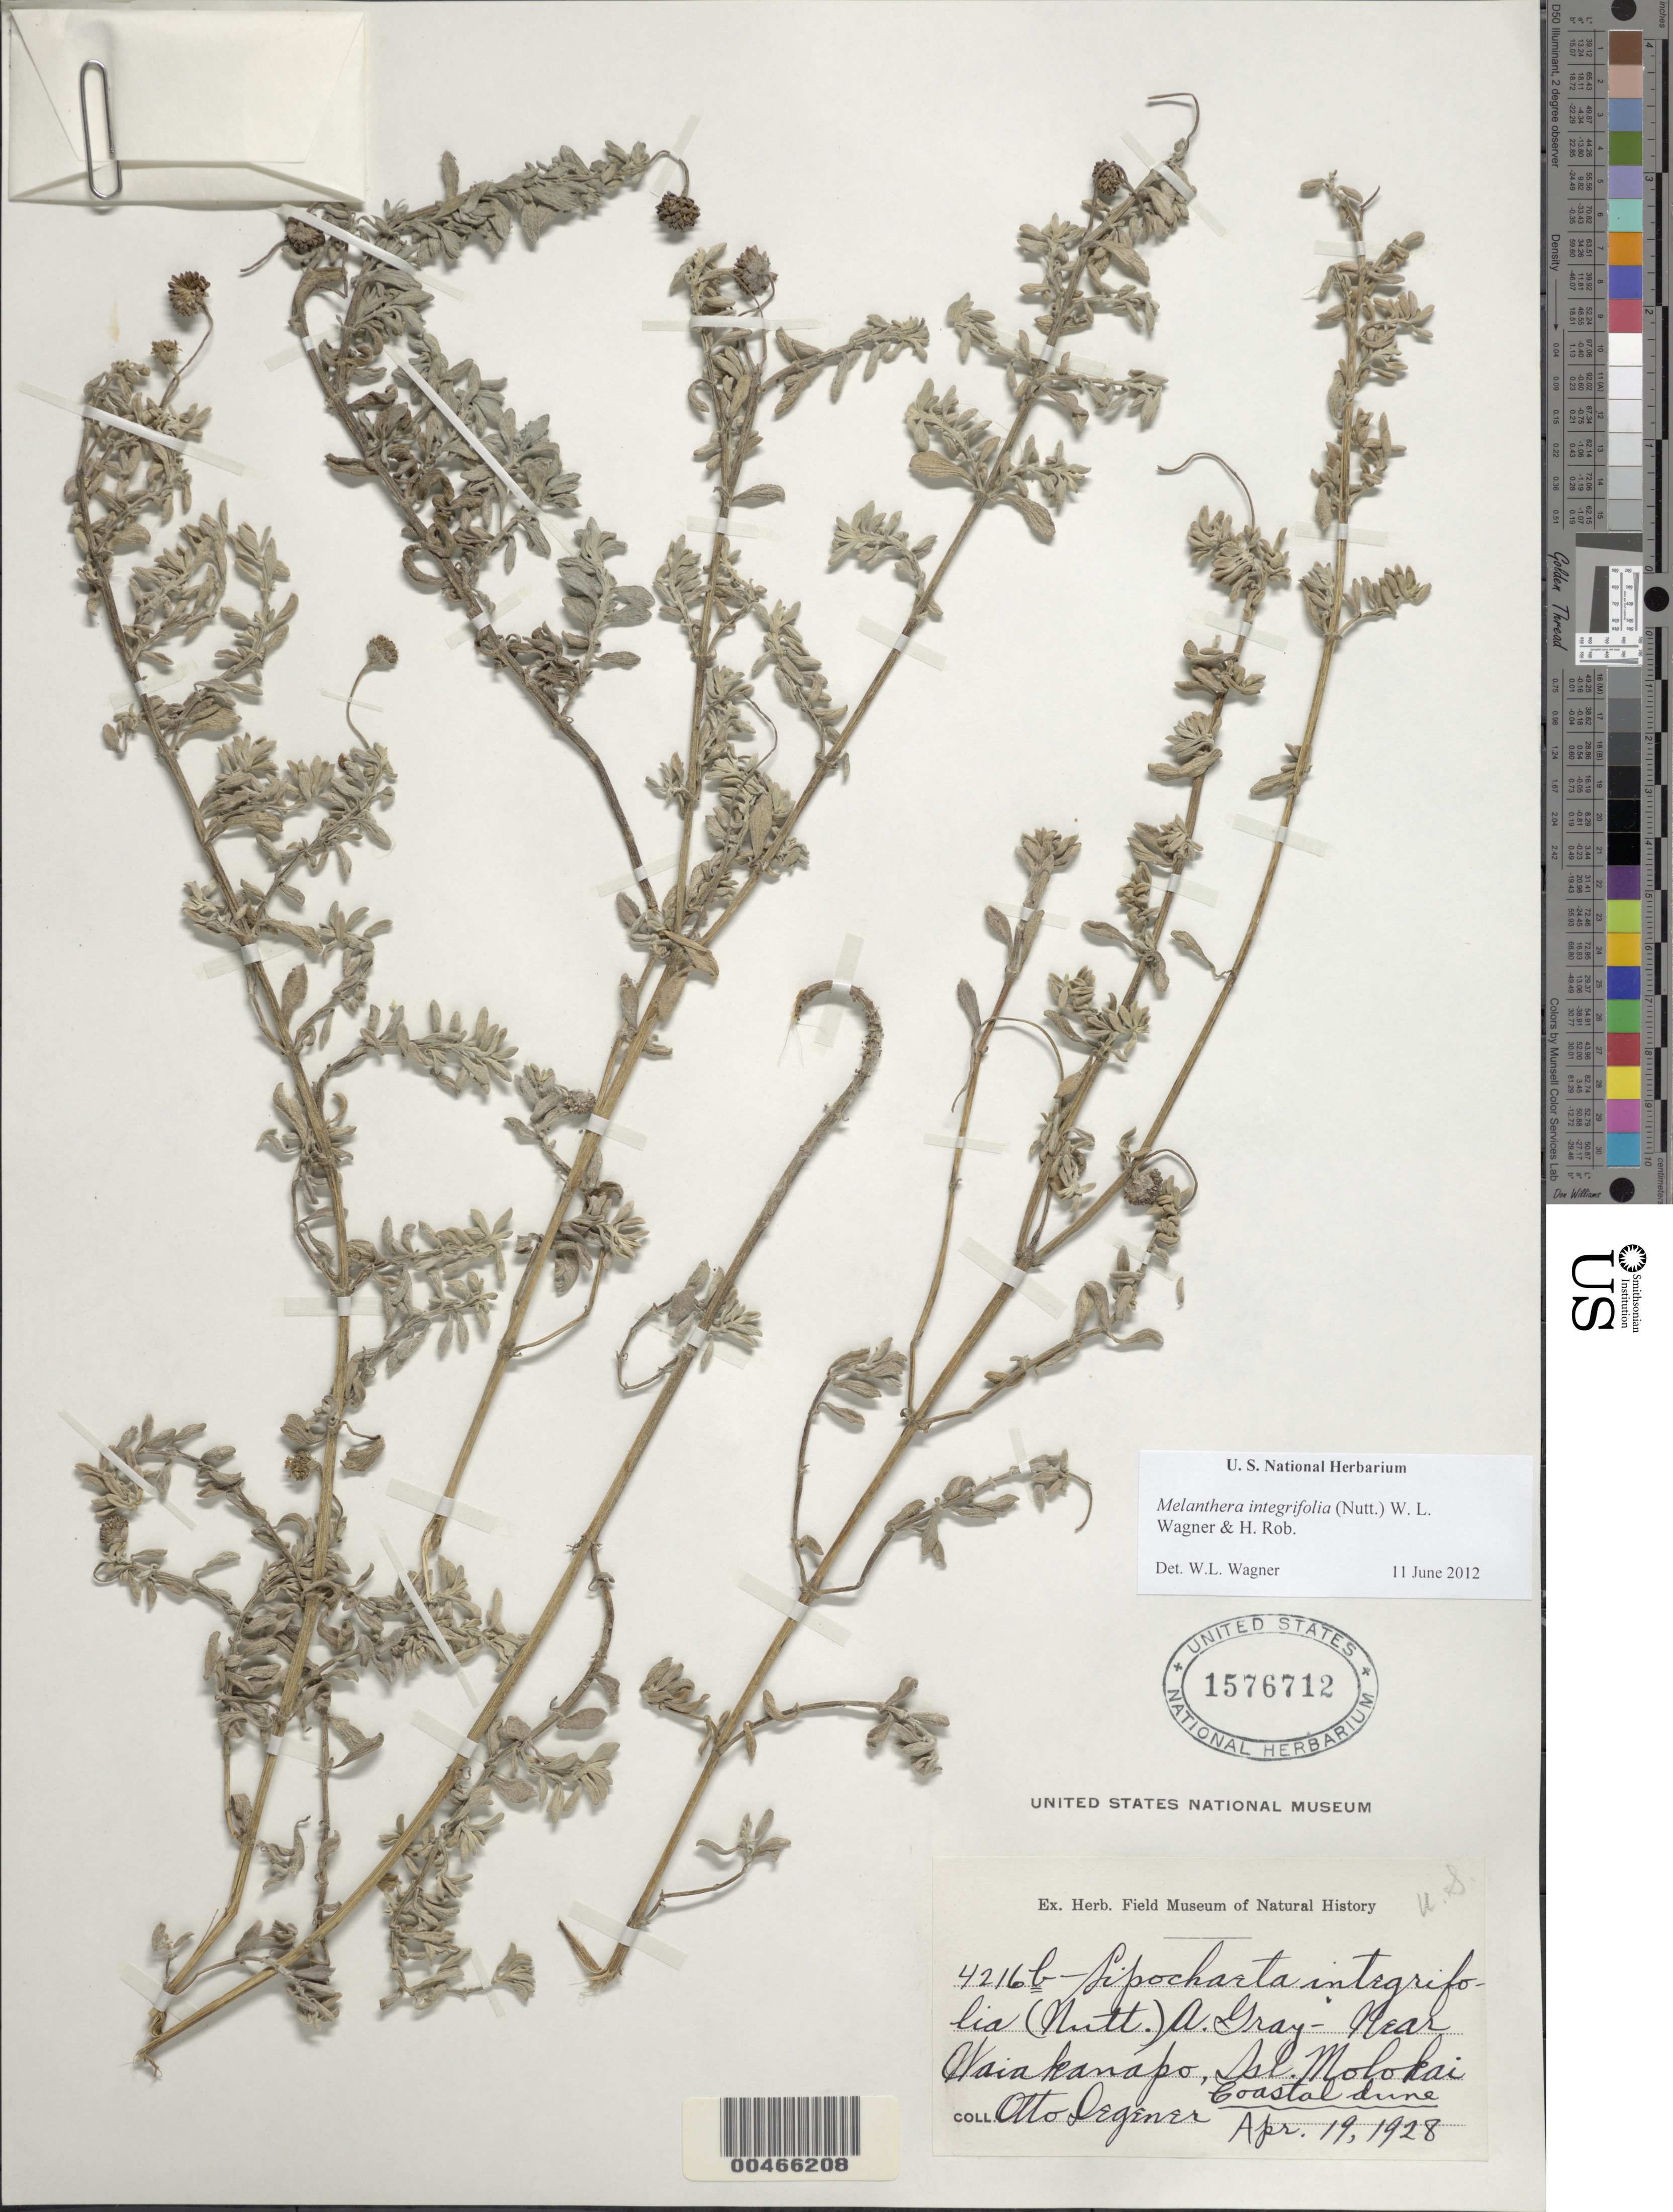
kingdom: Plantae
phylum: Tracheophyta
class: Magnoliopsida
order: Asterales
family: Asteraceae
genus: Wollastonia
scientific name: Wollastonia integrifolia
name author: (Nutt.) Orchard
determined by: Wagner, W. L., (BOT), Smithsonian Institution - National Museum of Natural History (UNITED STATES)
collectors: O. Degener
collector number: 4216b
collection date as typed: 19 Apr 1928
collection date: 1928-04-19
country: United States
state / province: Hawaii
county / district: Maui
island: Moloka'i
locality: Near Waiakanapo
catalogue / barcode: US 1576712